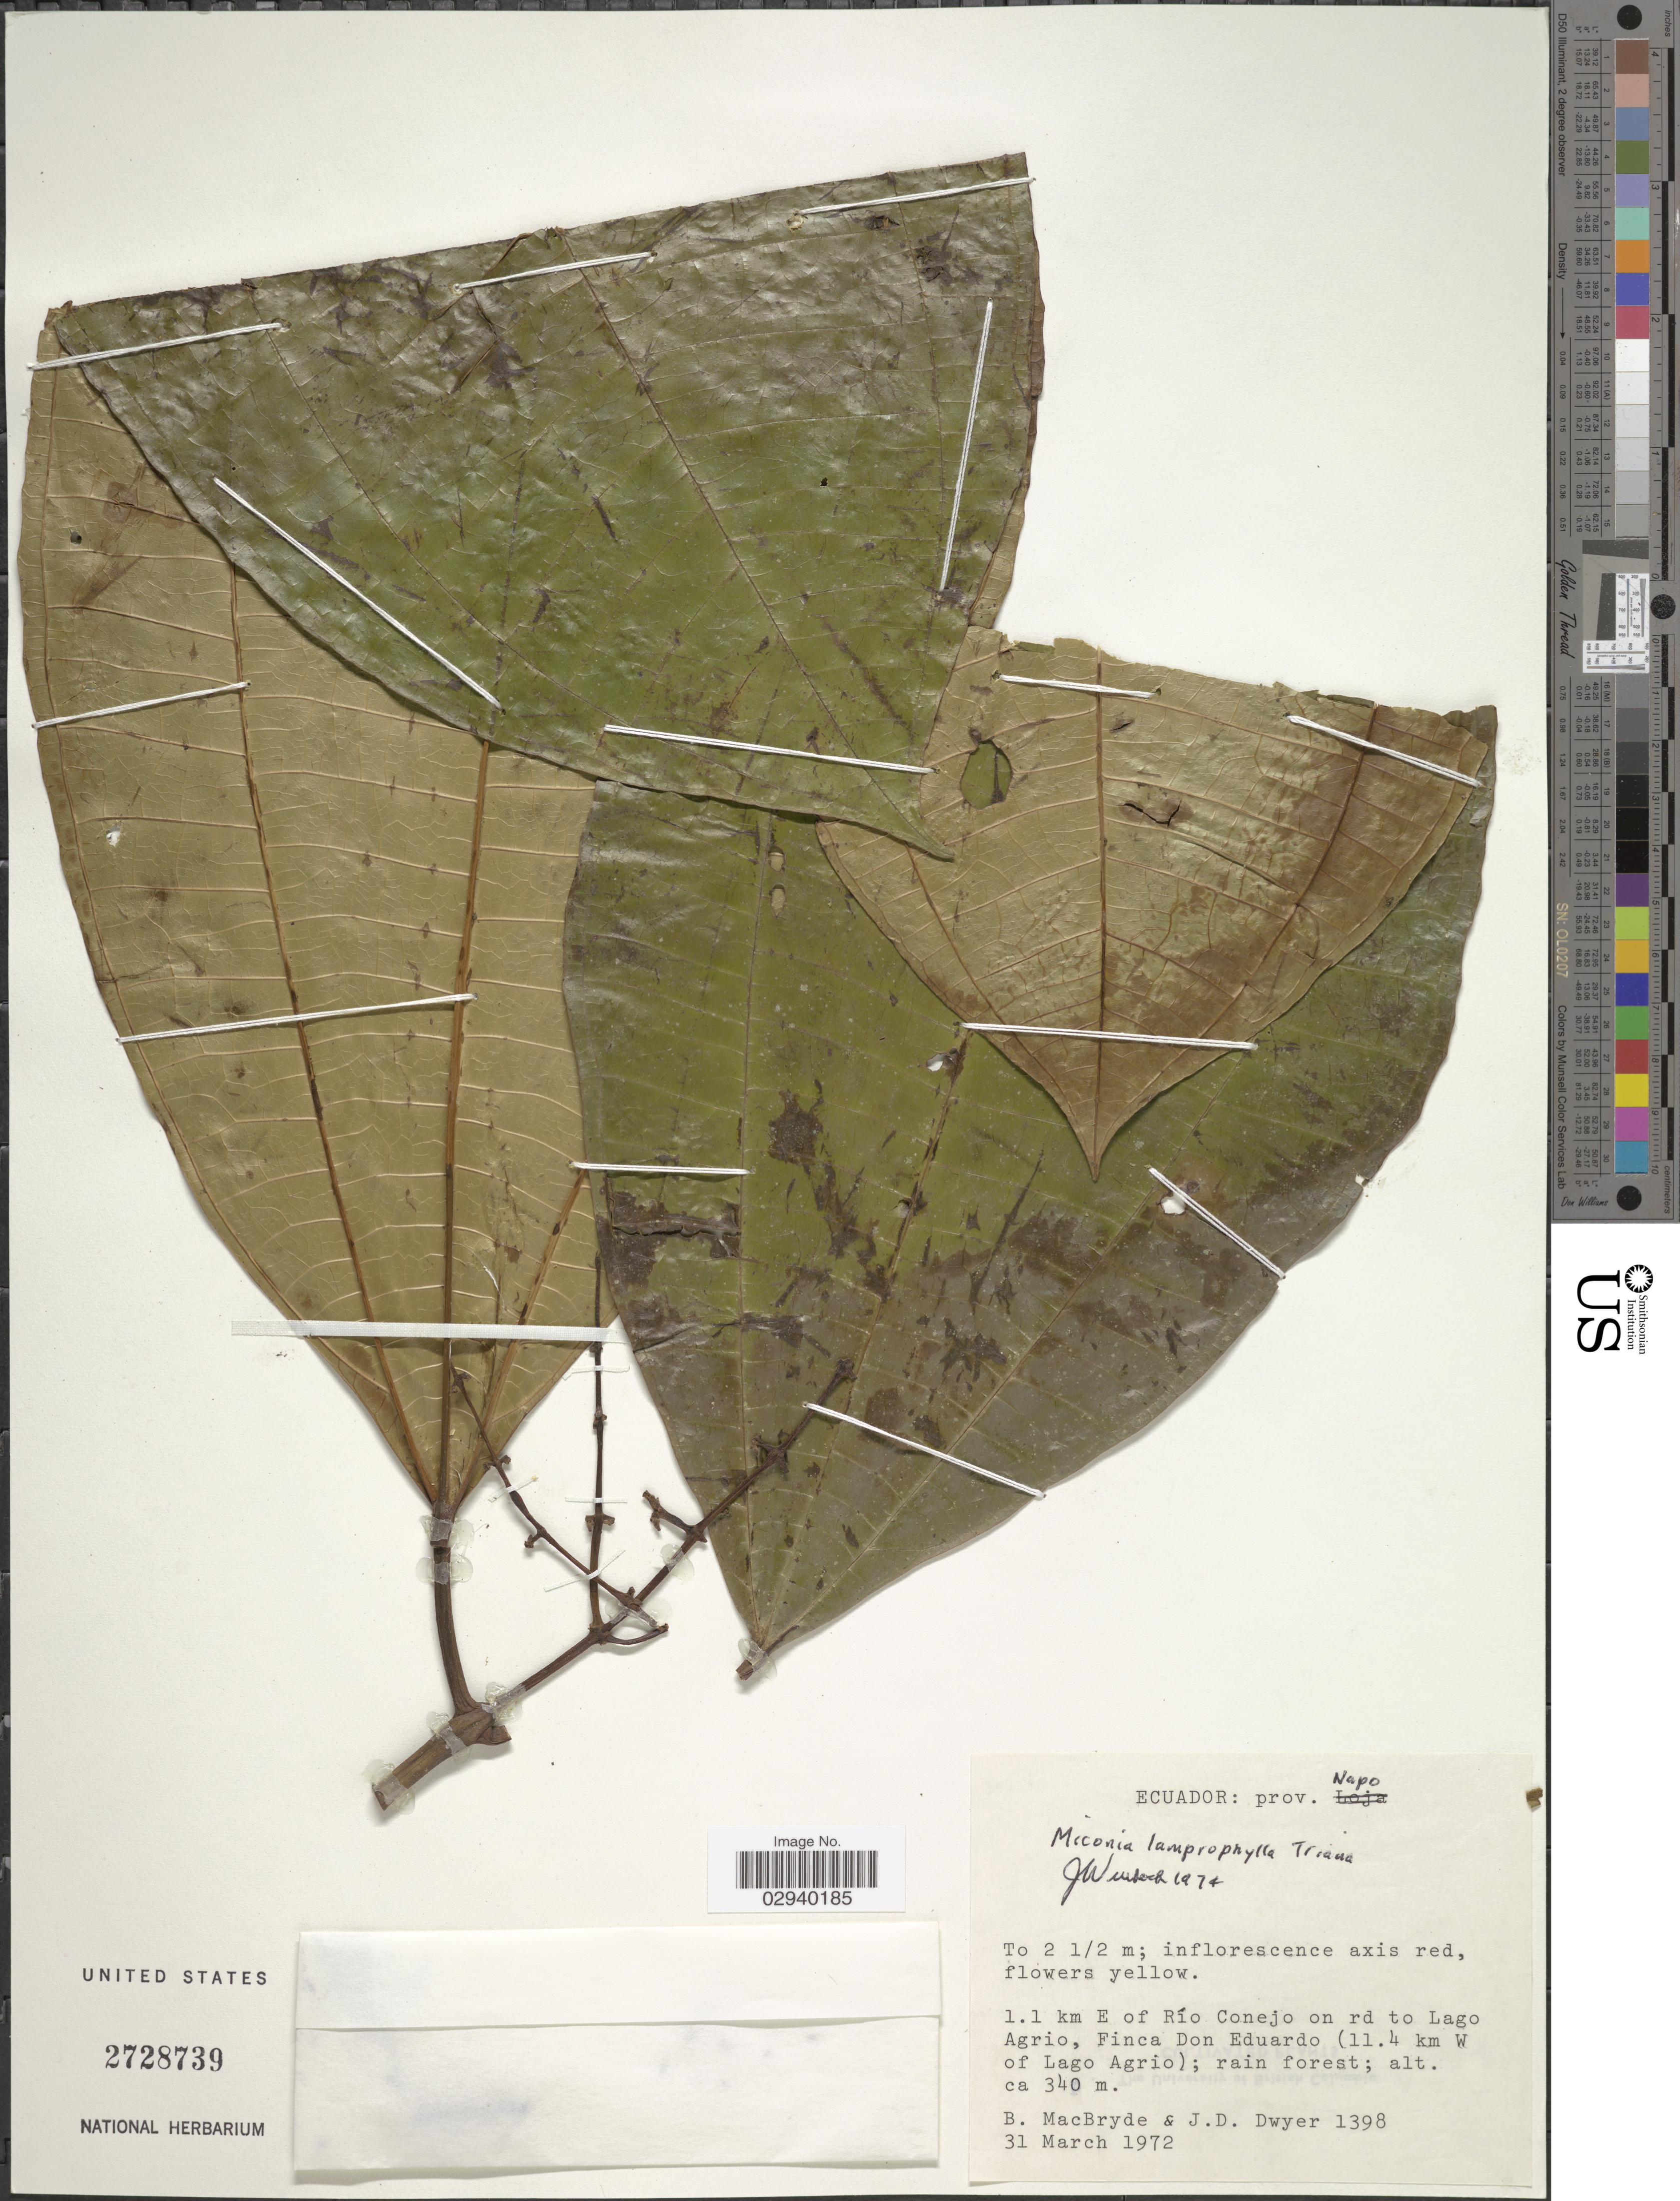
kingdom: Plantae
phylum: Tracheophyta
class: Magnoliopsida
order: Myrtales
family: Melastomataceae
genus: Miconia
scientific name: Miconia lamprophylla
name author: Triana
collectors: B. MacBryde & J. D. Dwyer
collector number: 1398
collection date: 1972-03-31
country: Ecuador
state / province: Napo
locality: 1.1 km E of Río Conejo on rd to Lago Agrio, Finca Don Eduardo (11.4 km W of Lago Agrio).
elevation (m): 340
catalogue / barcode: US 2728739